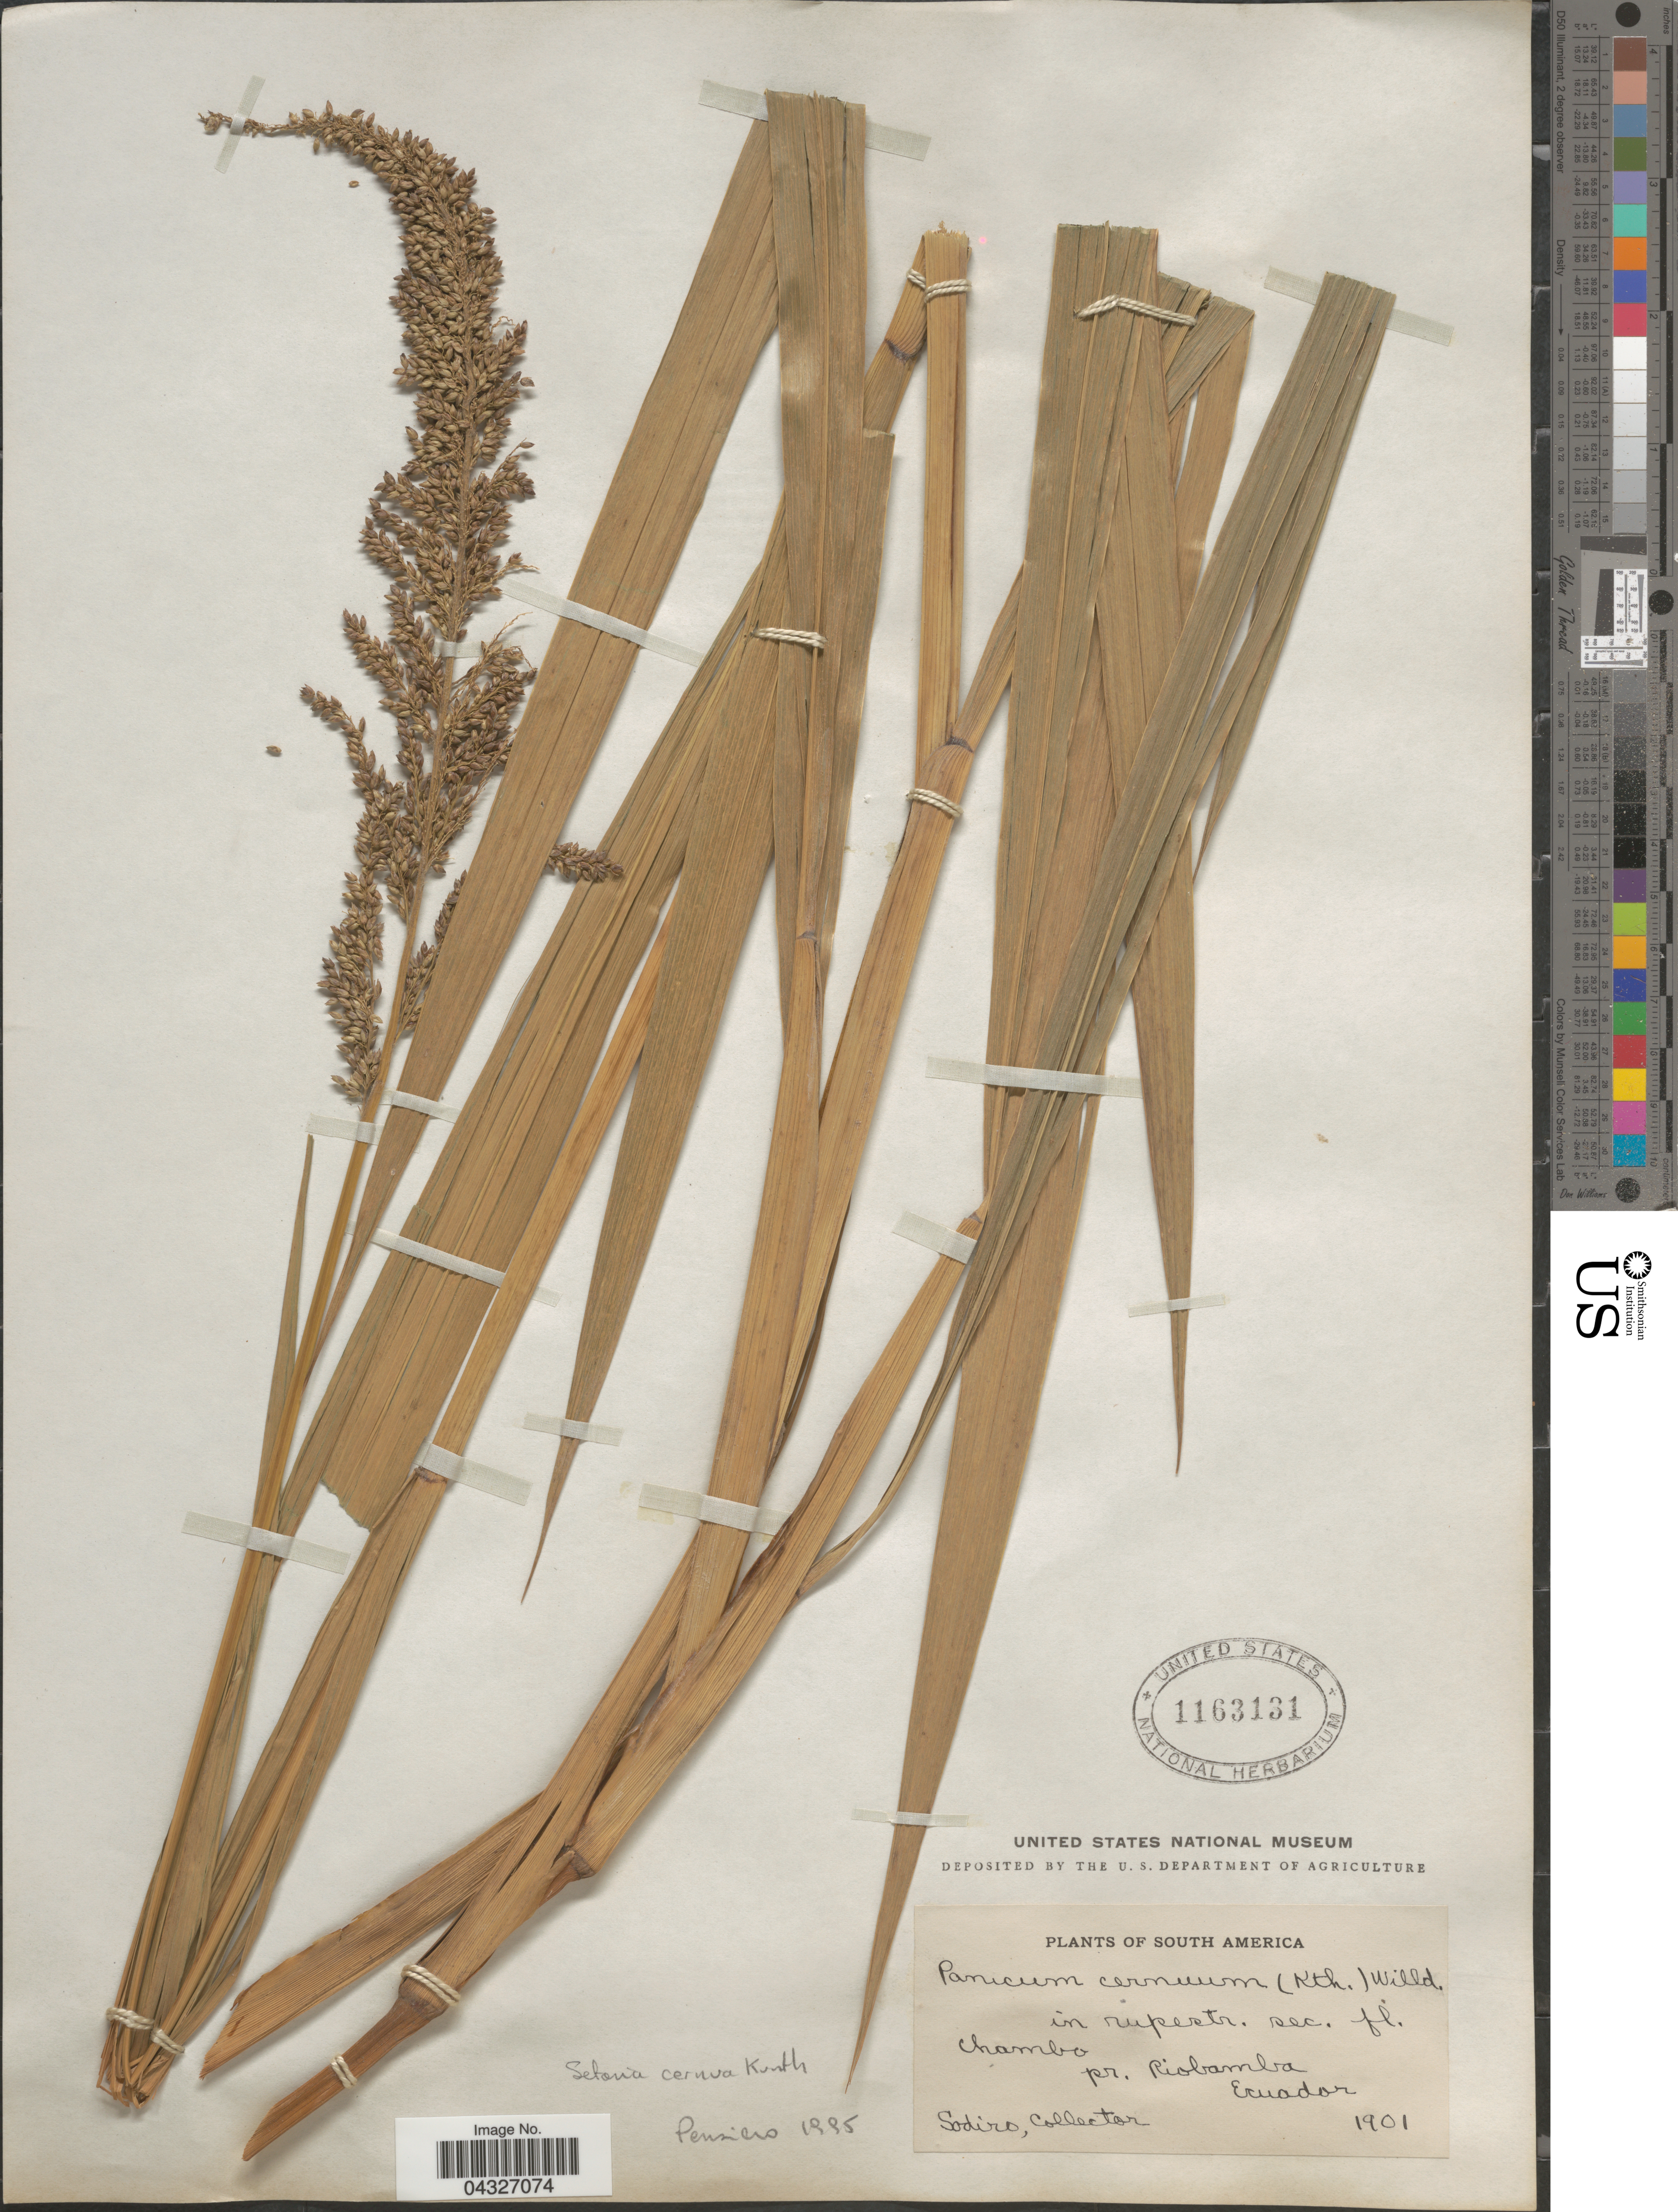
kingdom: Plantae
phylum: Tracheophyta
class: Liliopsida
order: Poales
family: Poaceae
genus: Setaria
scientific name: Setaria cernua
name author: Kunth in Humb.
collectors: Sodiro, --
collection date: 1901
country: Ecuador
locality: Chambo pr. Riobamba.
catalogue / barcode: US 1163131